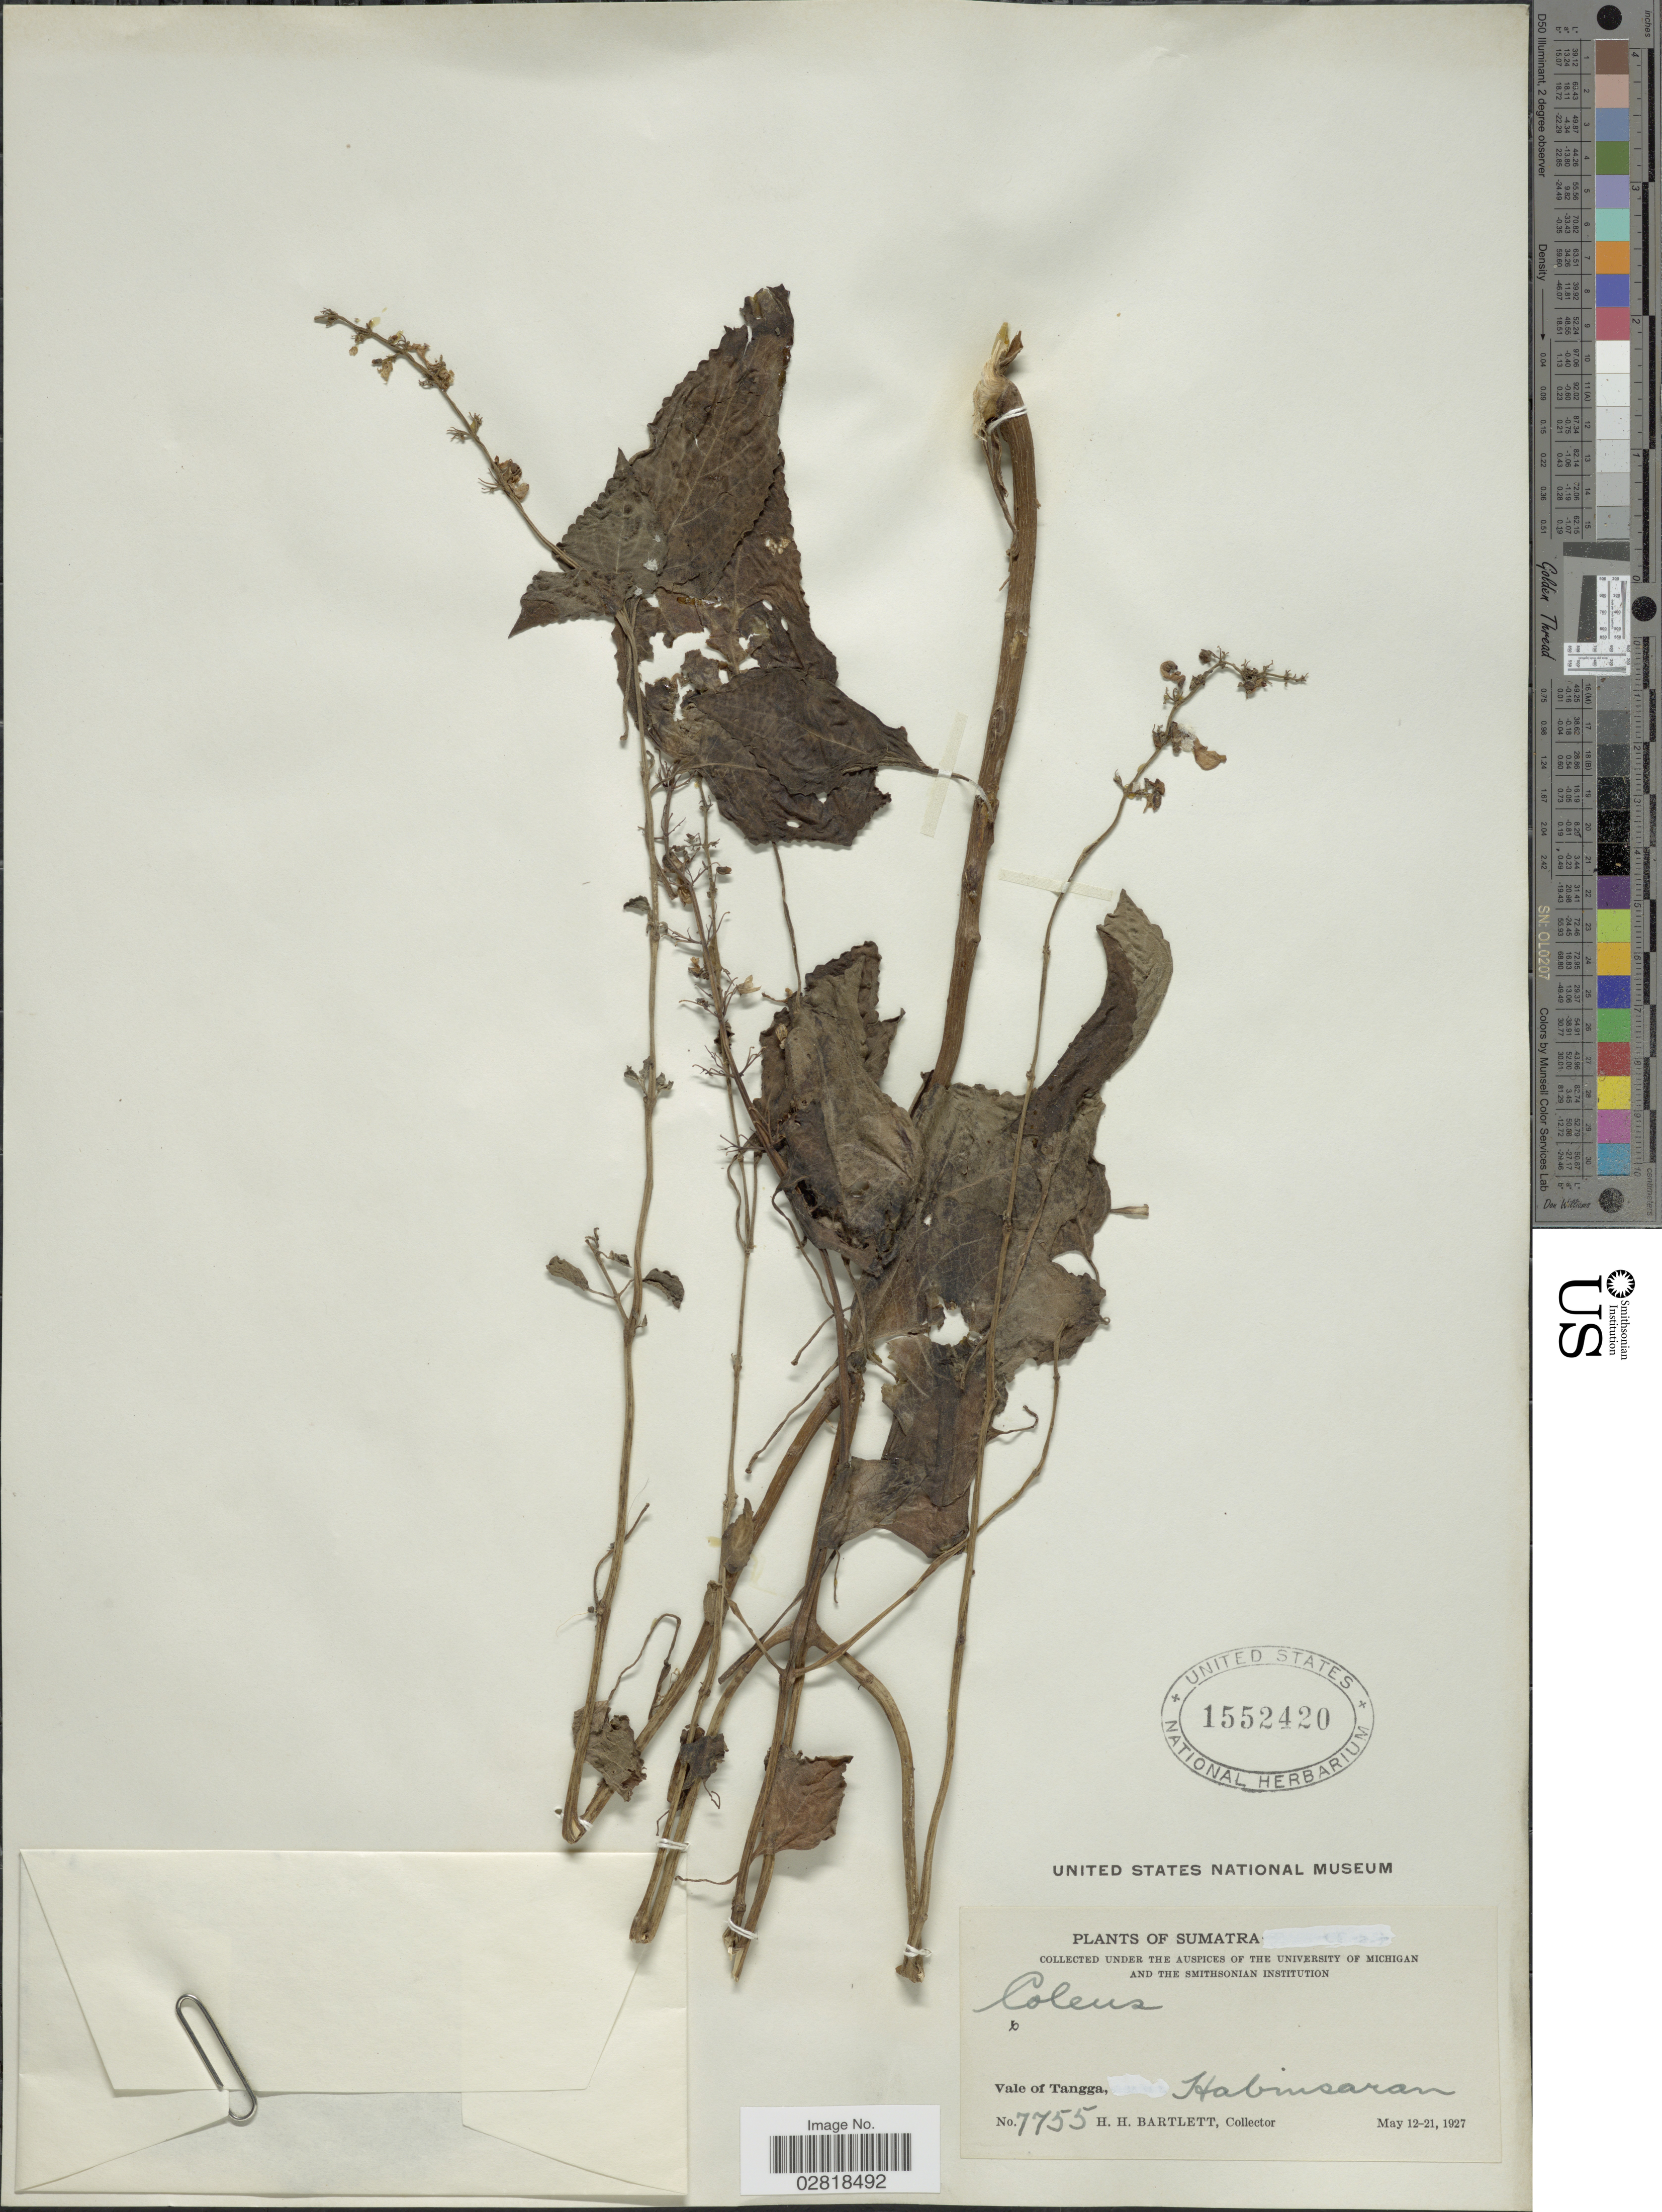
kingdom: Plantae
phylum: Tracheophyta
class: Magnoliopsida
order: Lamiales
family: Lamiaceae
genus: Plectranthus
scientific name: Plectranthus sp.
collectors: H. H. Bartlett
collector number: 7755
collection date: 1927-05-12/1927-05-21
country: Indonesia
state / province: Sumatra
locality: Vale of Tangga, Habinsaran.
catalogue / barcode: US 1552420